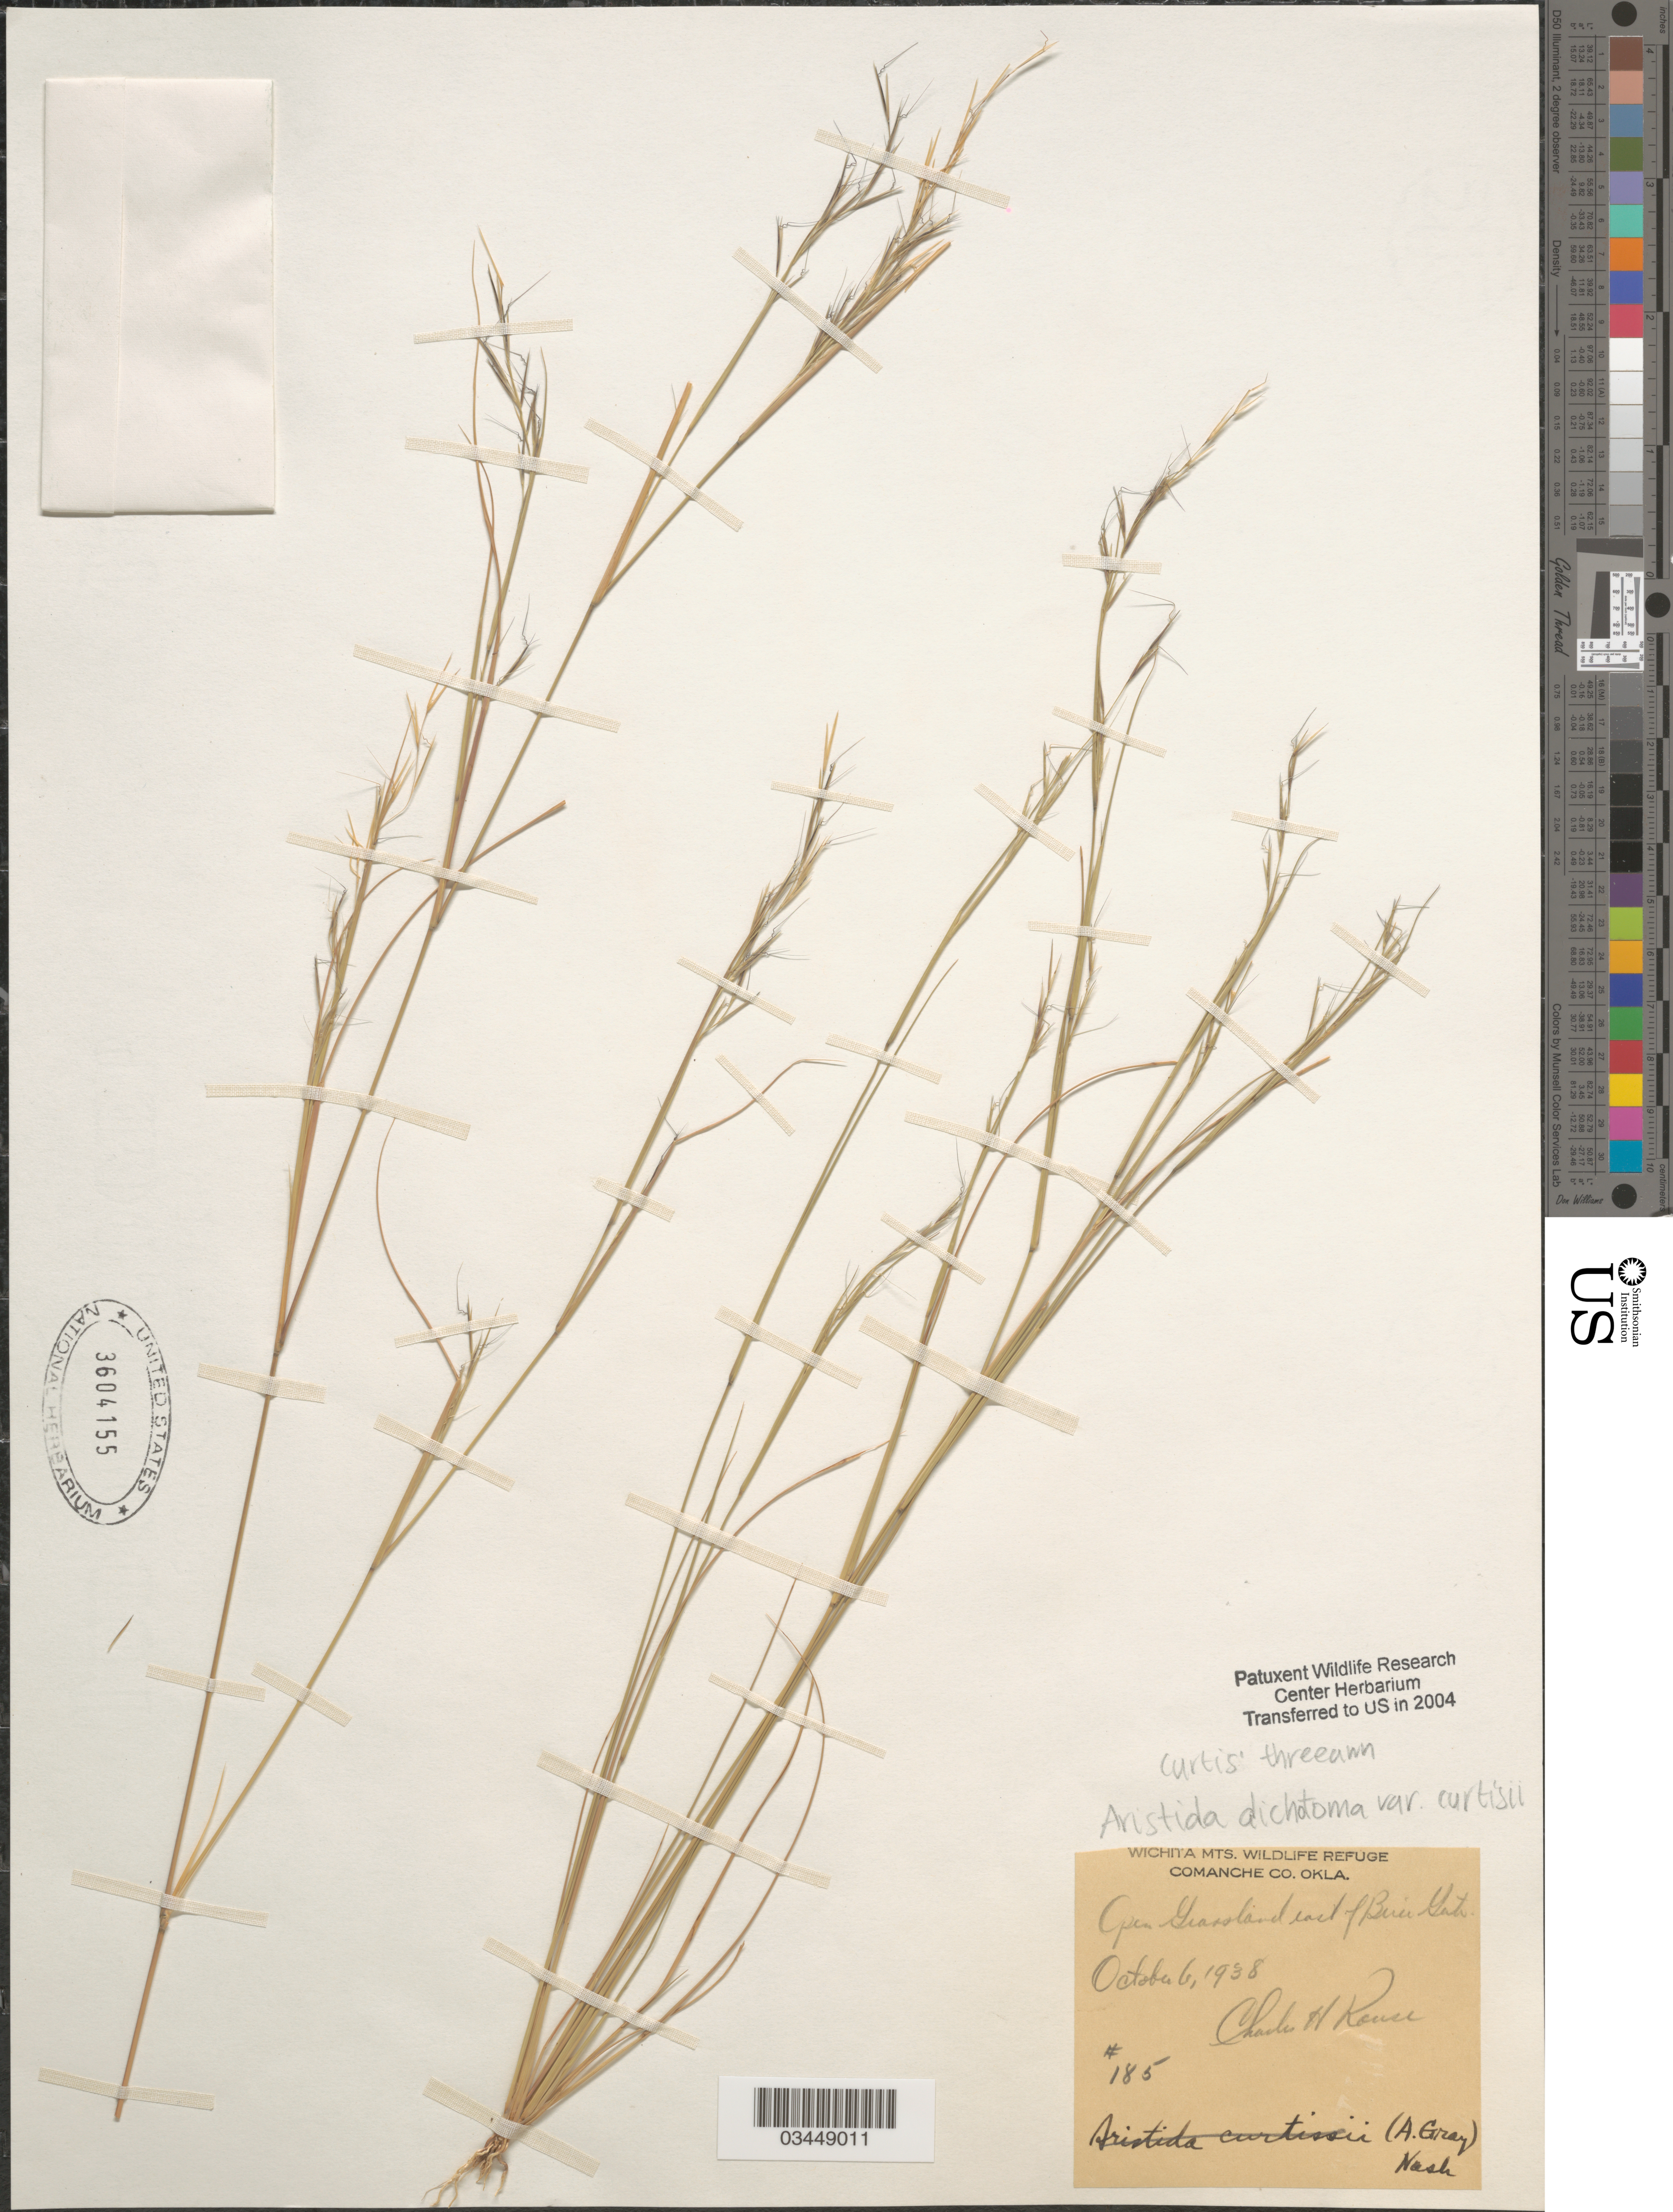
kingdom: Plantae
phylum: Tracheophyta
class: Liliopsida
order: Poales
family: Poaceae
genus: Aristida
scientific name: Aristida dichotoma var. curtisii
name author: A. Gray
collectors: C. Rouse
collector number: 185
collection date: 1938-10-06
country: United States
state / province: Oklahoma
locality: Wichita Mts. Wildlife Refuge. Comanche Open Grassland east of Brier Gate.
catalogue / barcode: US 3604155